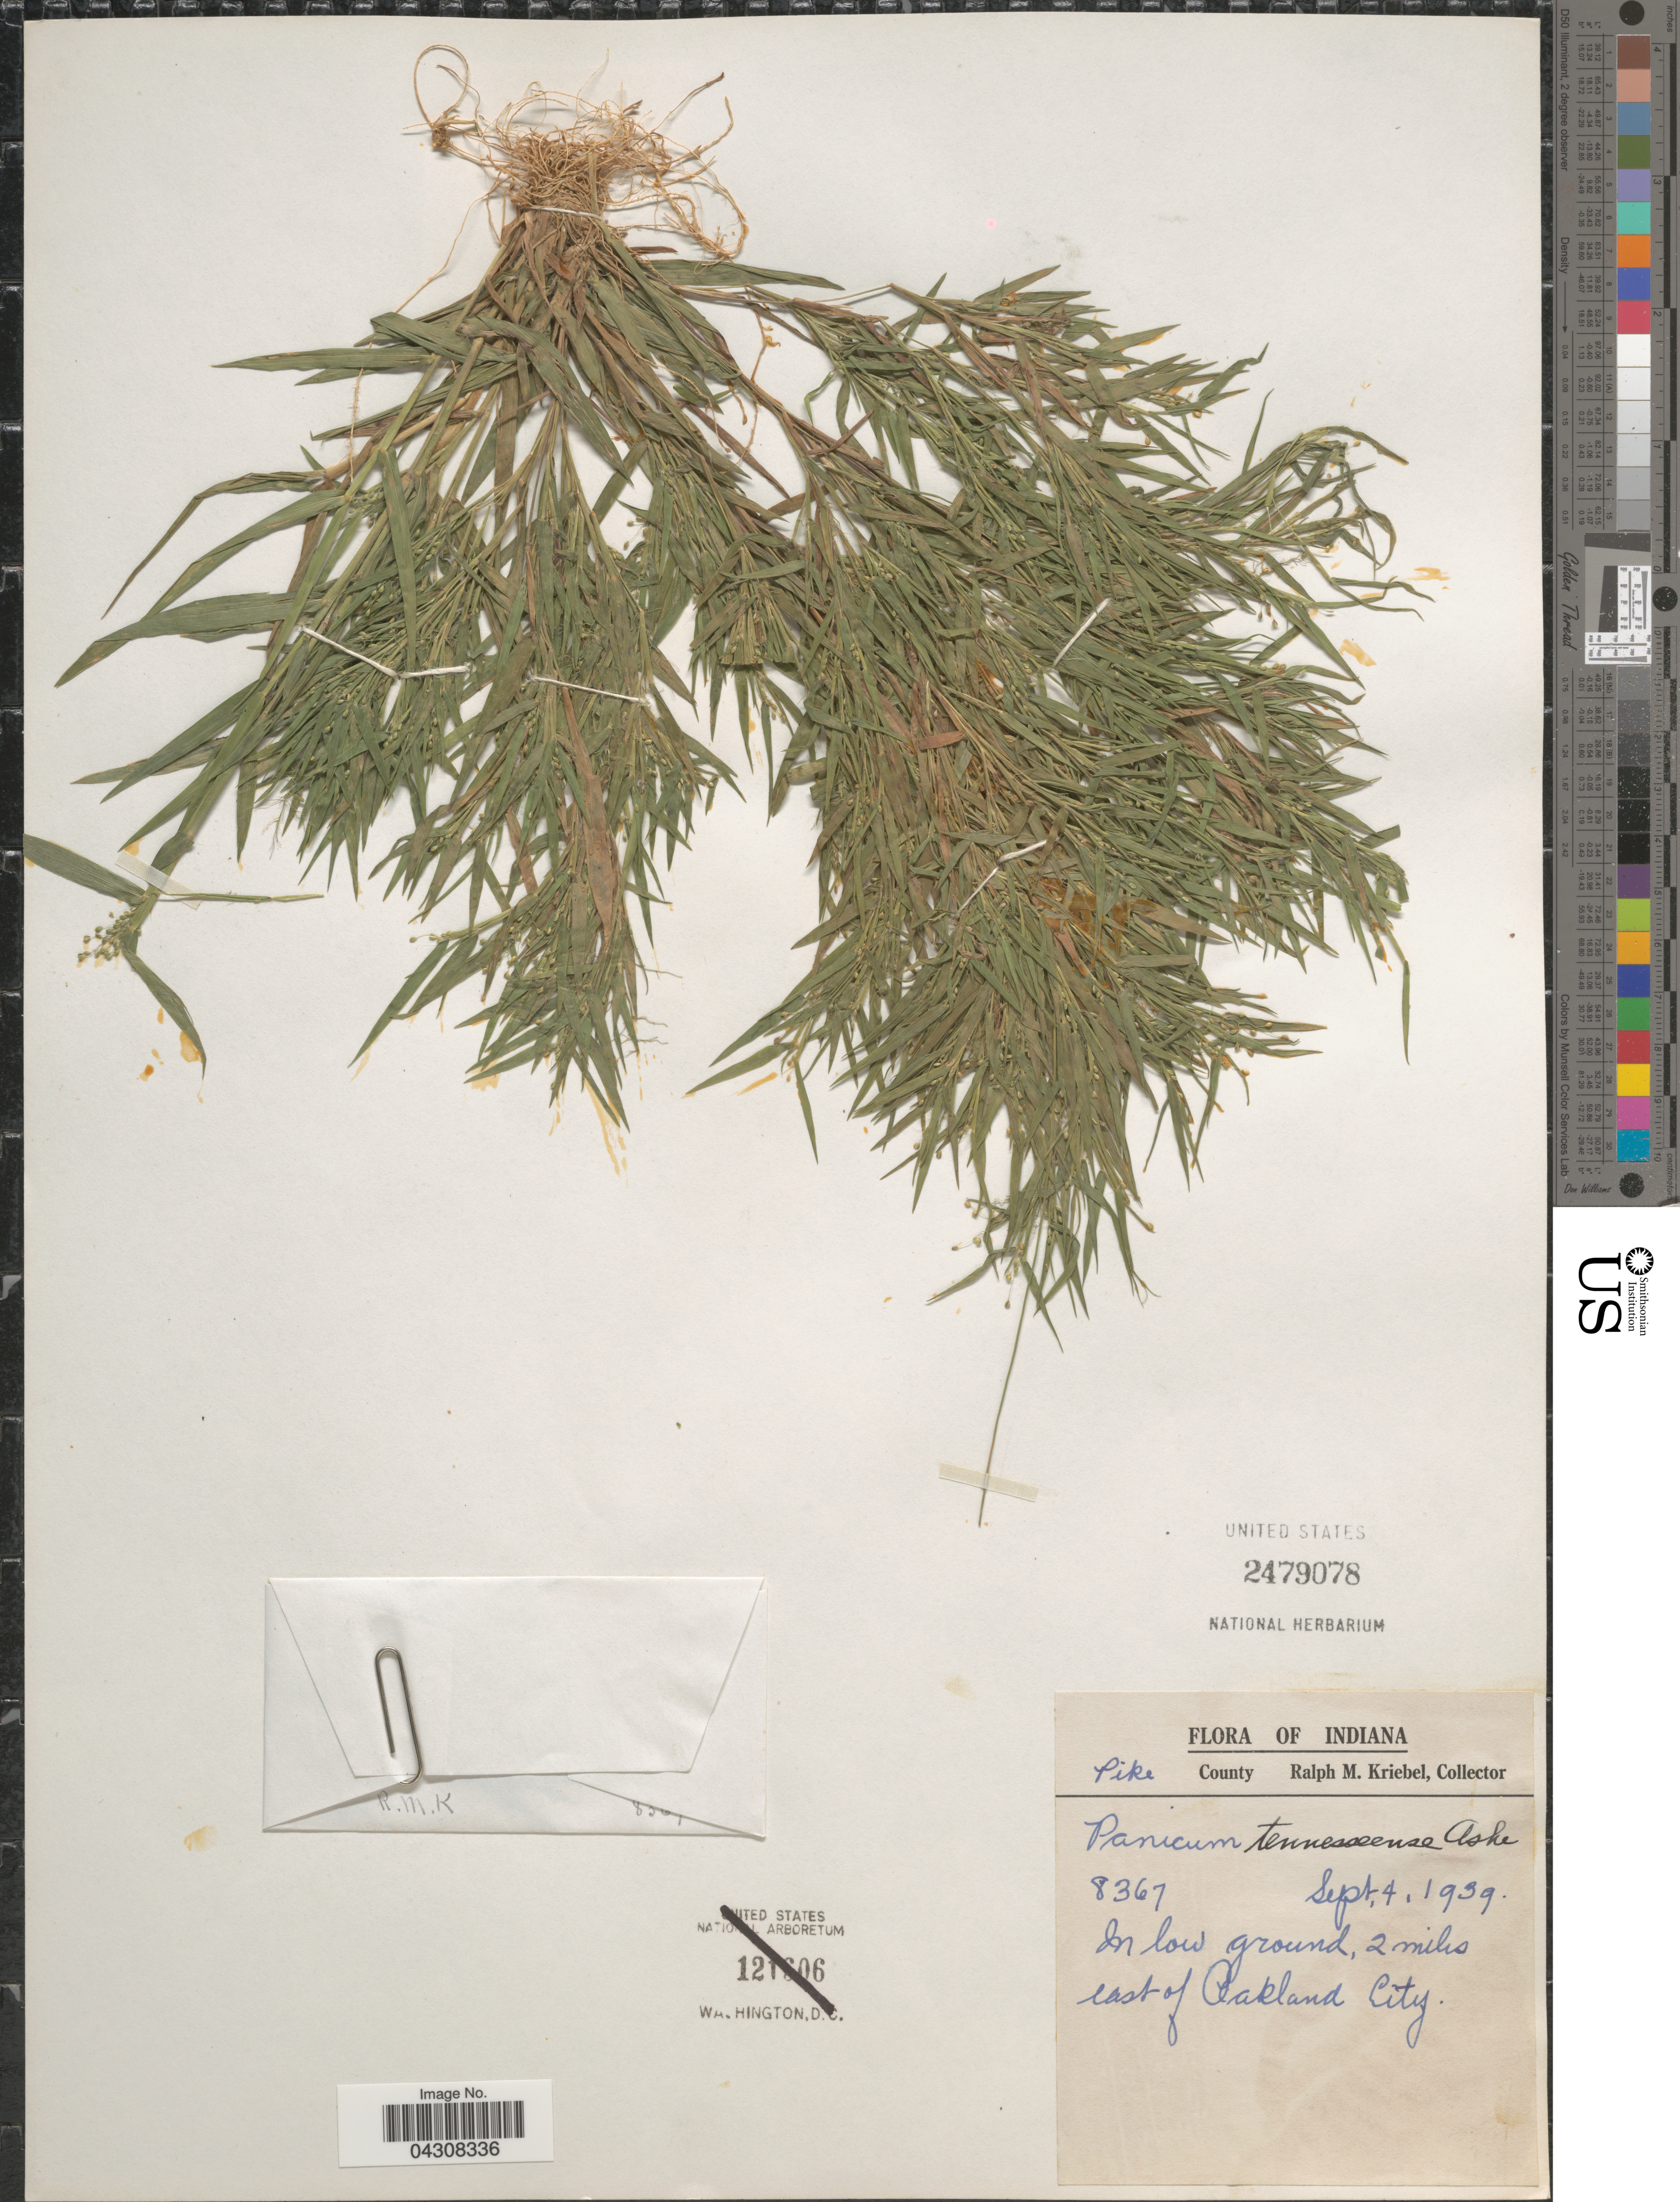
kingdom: Plantae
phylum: Tracheophyta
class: Liliopsida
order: Poales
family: Poaceae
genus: Dichanthelium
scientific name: Dichanthelium acuminatum var. acuminatum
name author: (Sw.) Gould & C.A. Clark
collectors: R. M. Kriebel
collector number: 8367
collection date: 1939-09-04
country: United States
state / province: Indiana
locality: Pike County. In low ground, 2 miles east of Oakland City.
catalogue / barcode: US 2479078